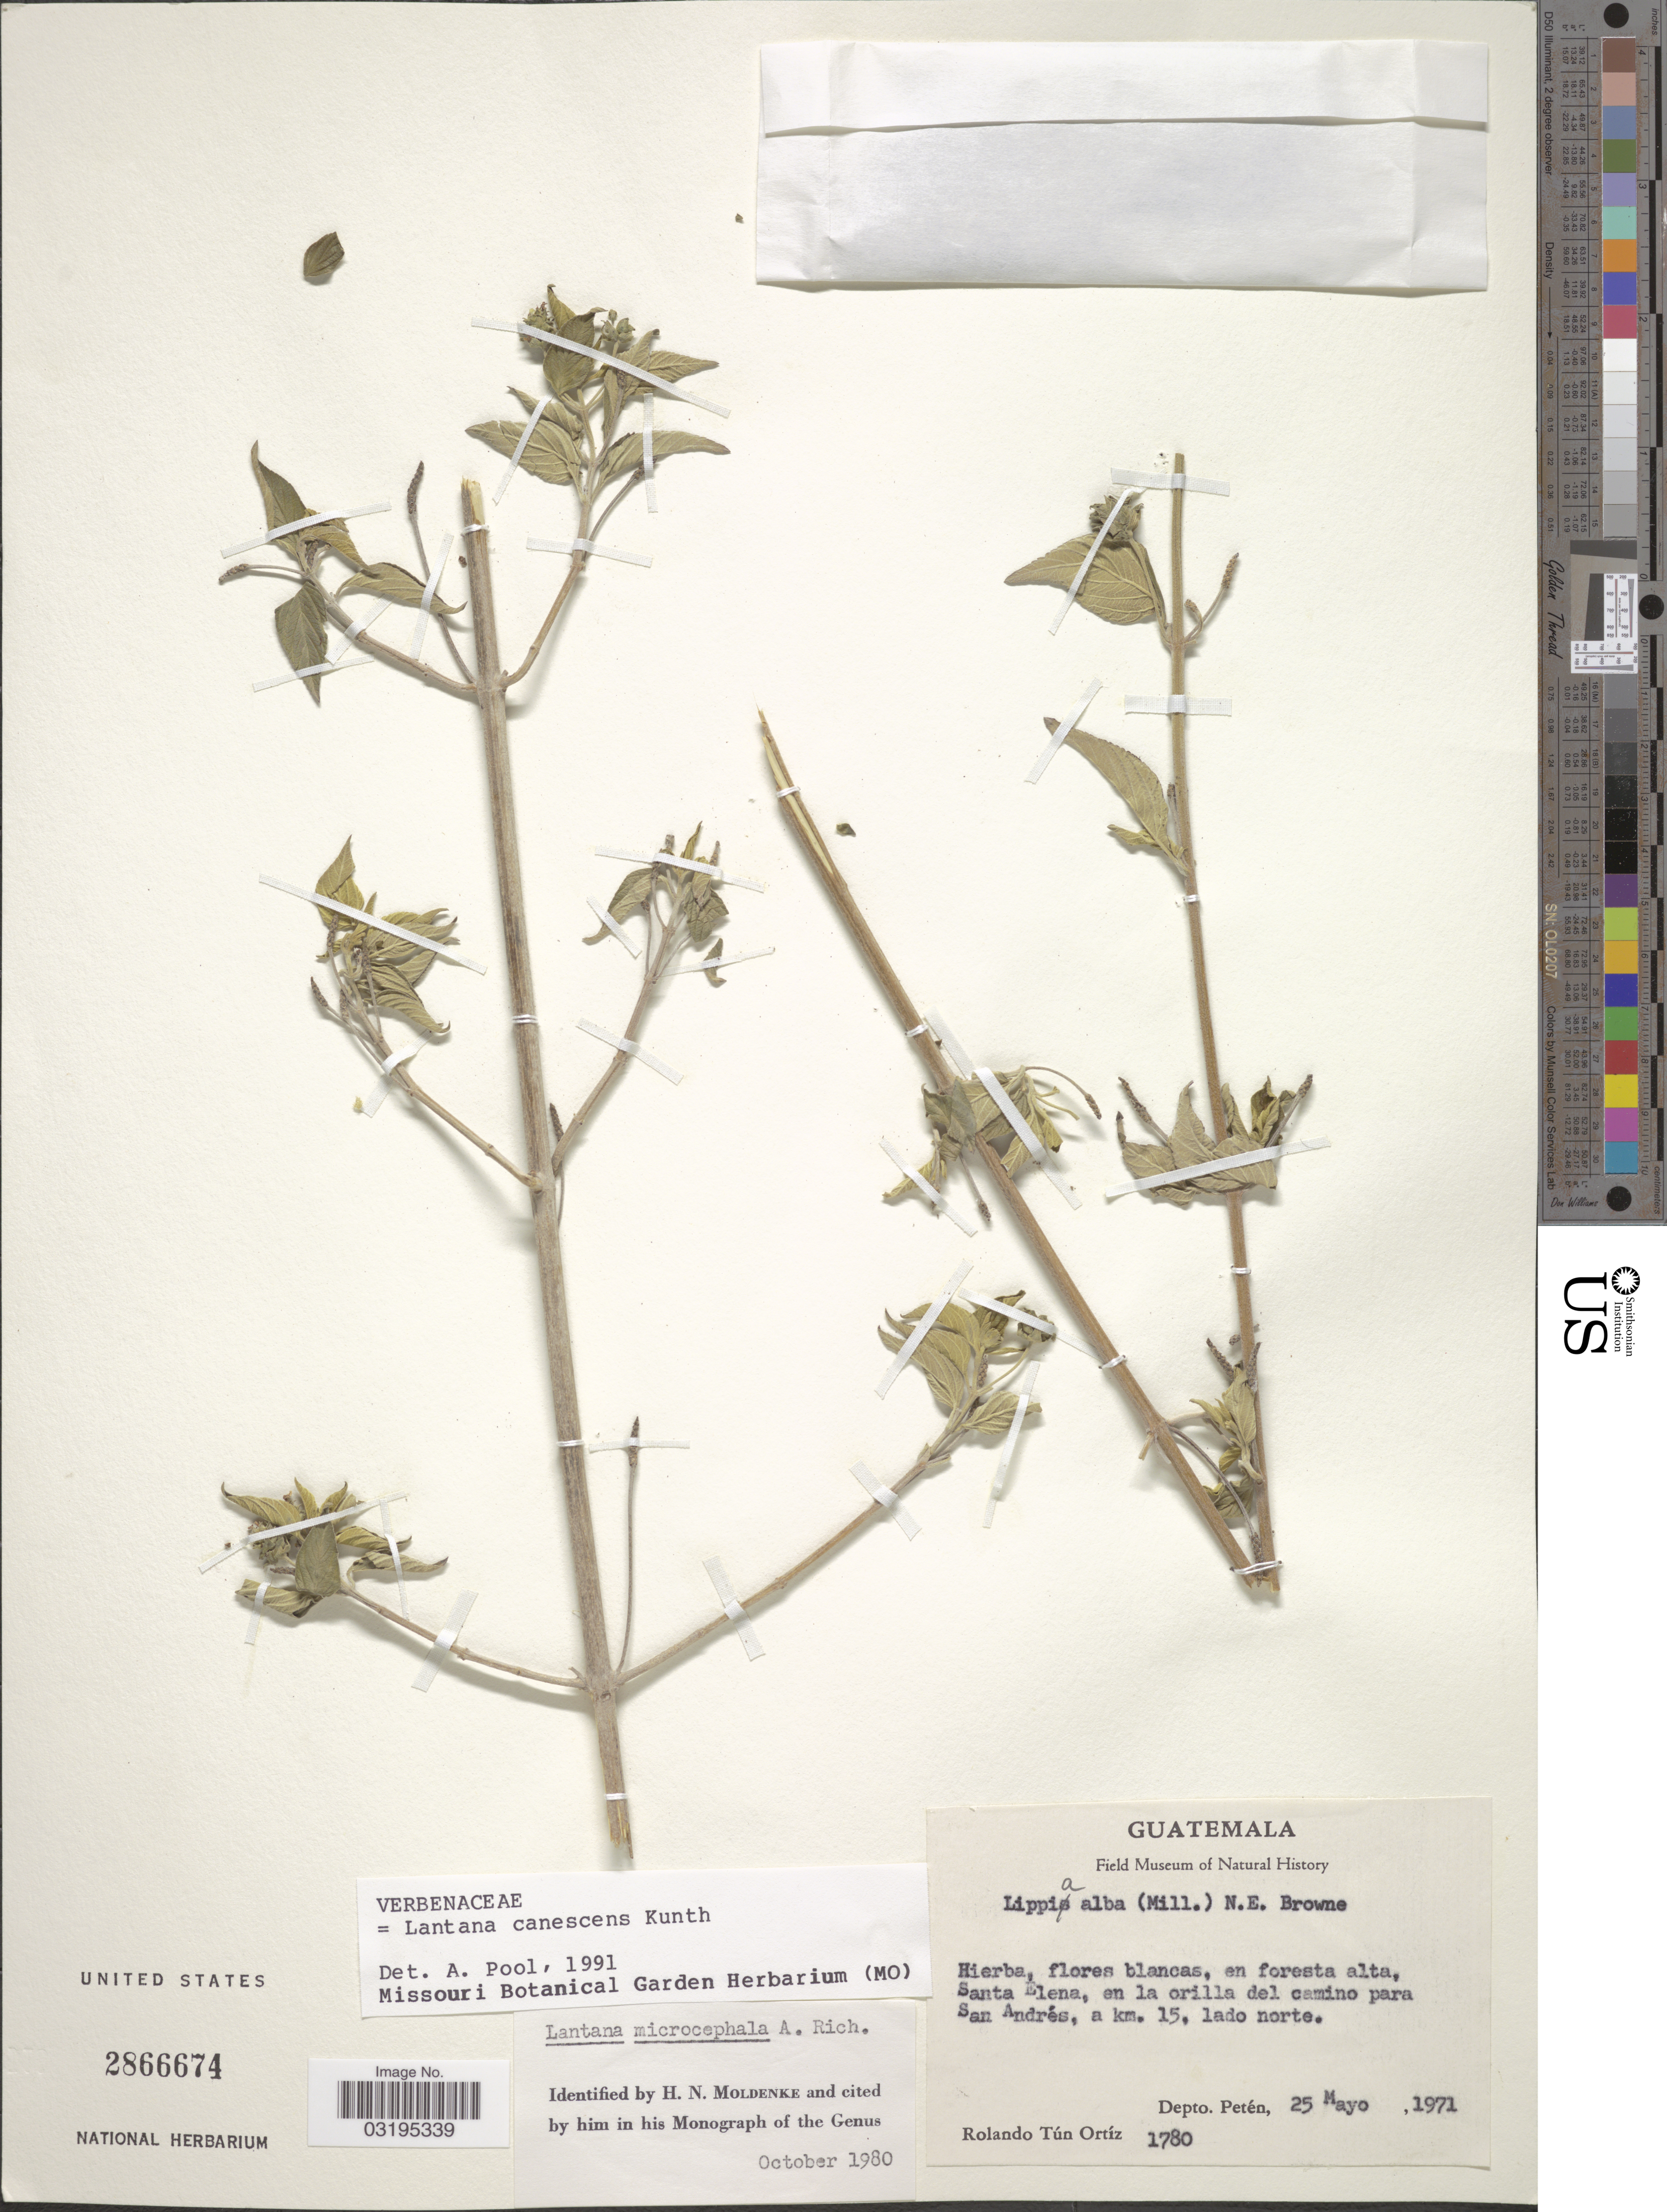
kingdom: Plantae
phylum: Tracheophyta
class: Magnoliopsida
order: Lamiales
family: Verbenaceae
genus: Lantana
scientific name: Lantana canescens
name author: Kunth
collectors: R. T. Ortíz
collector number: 1780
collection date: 1971-05-25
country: Guatemala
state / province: El Petén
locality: Santa Elena, en la orilla del camino para San Andrés, a km. 15, lado norte.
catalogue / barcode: US 2866674